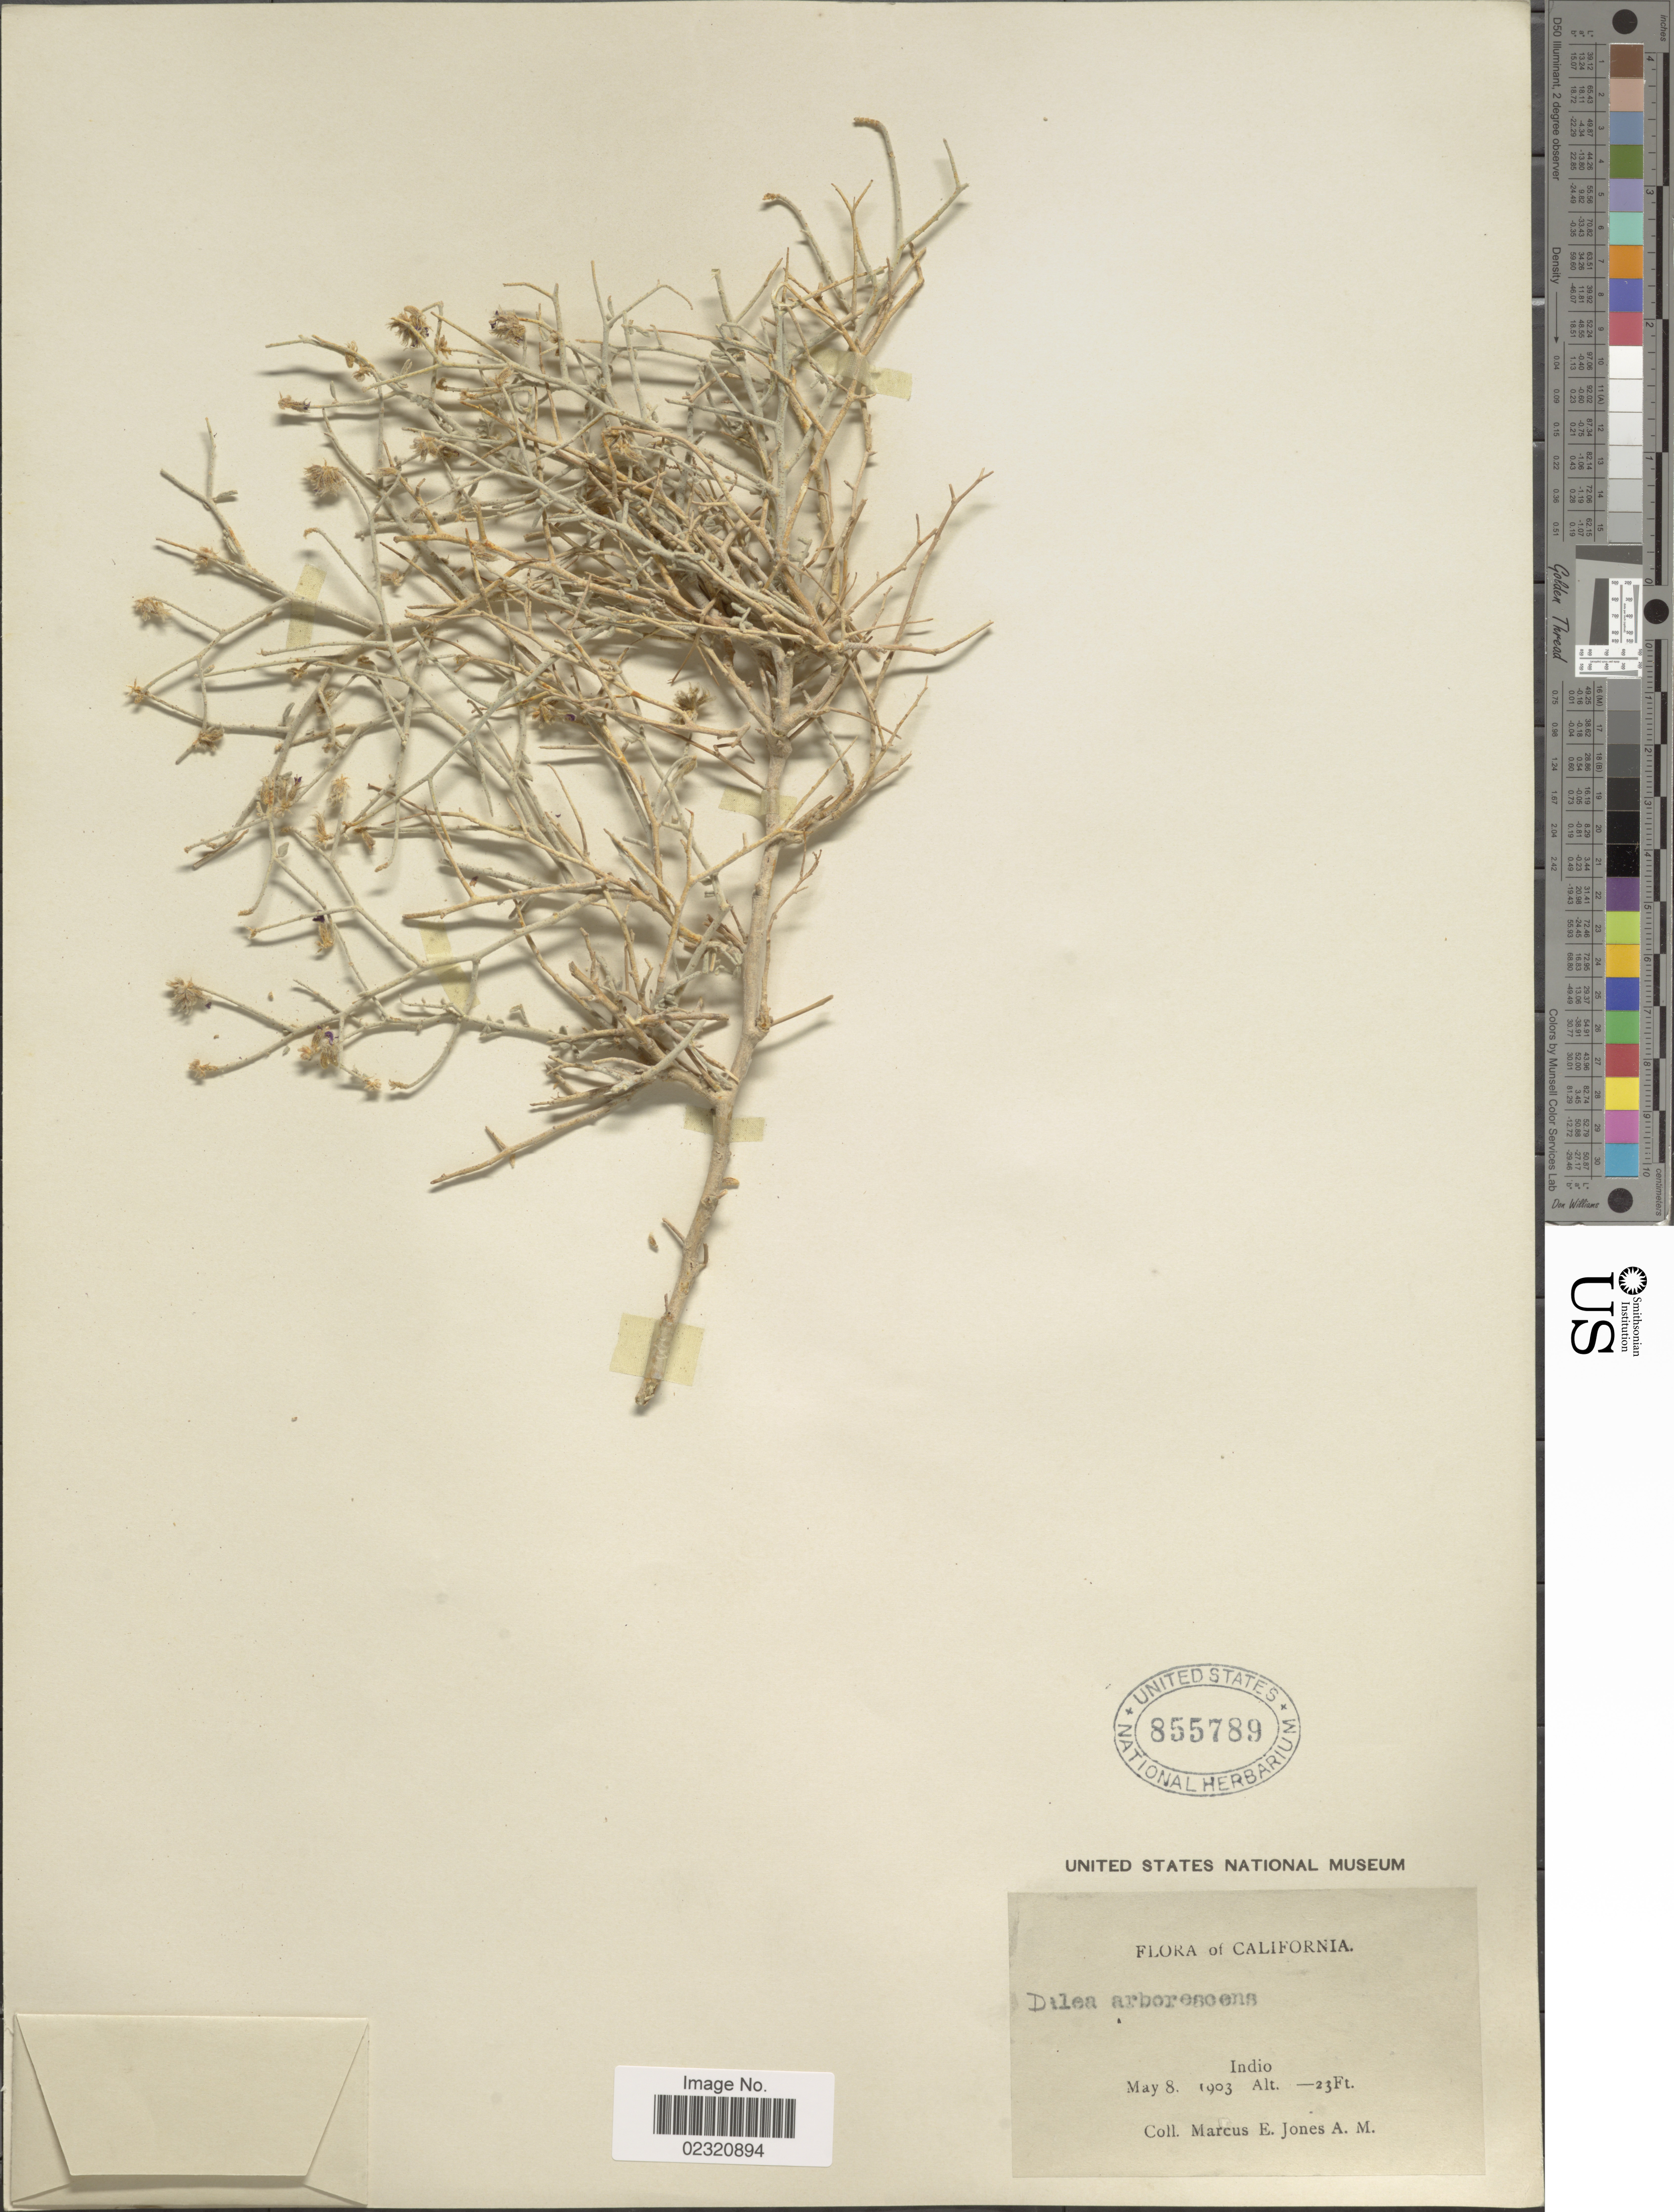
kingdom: Plantae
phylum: Tracheophyta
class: Magnoliopsida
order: Fabales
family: Fabaceae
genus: Psorothamnus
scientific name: Psorothamnus emoryi var. emoryi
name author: (A. Gray) Rydb.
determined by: Strong, M. T., (US), Smithsonian Institution - National Museum of Natural History (UNITED STATES)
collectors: M. E. Jones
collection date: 1903-05-08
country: United States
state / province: California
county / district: Riverside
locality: Indio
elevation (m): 7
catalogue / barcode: US 855789